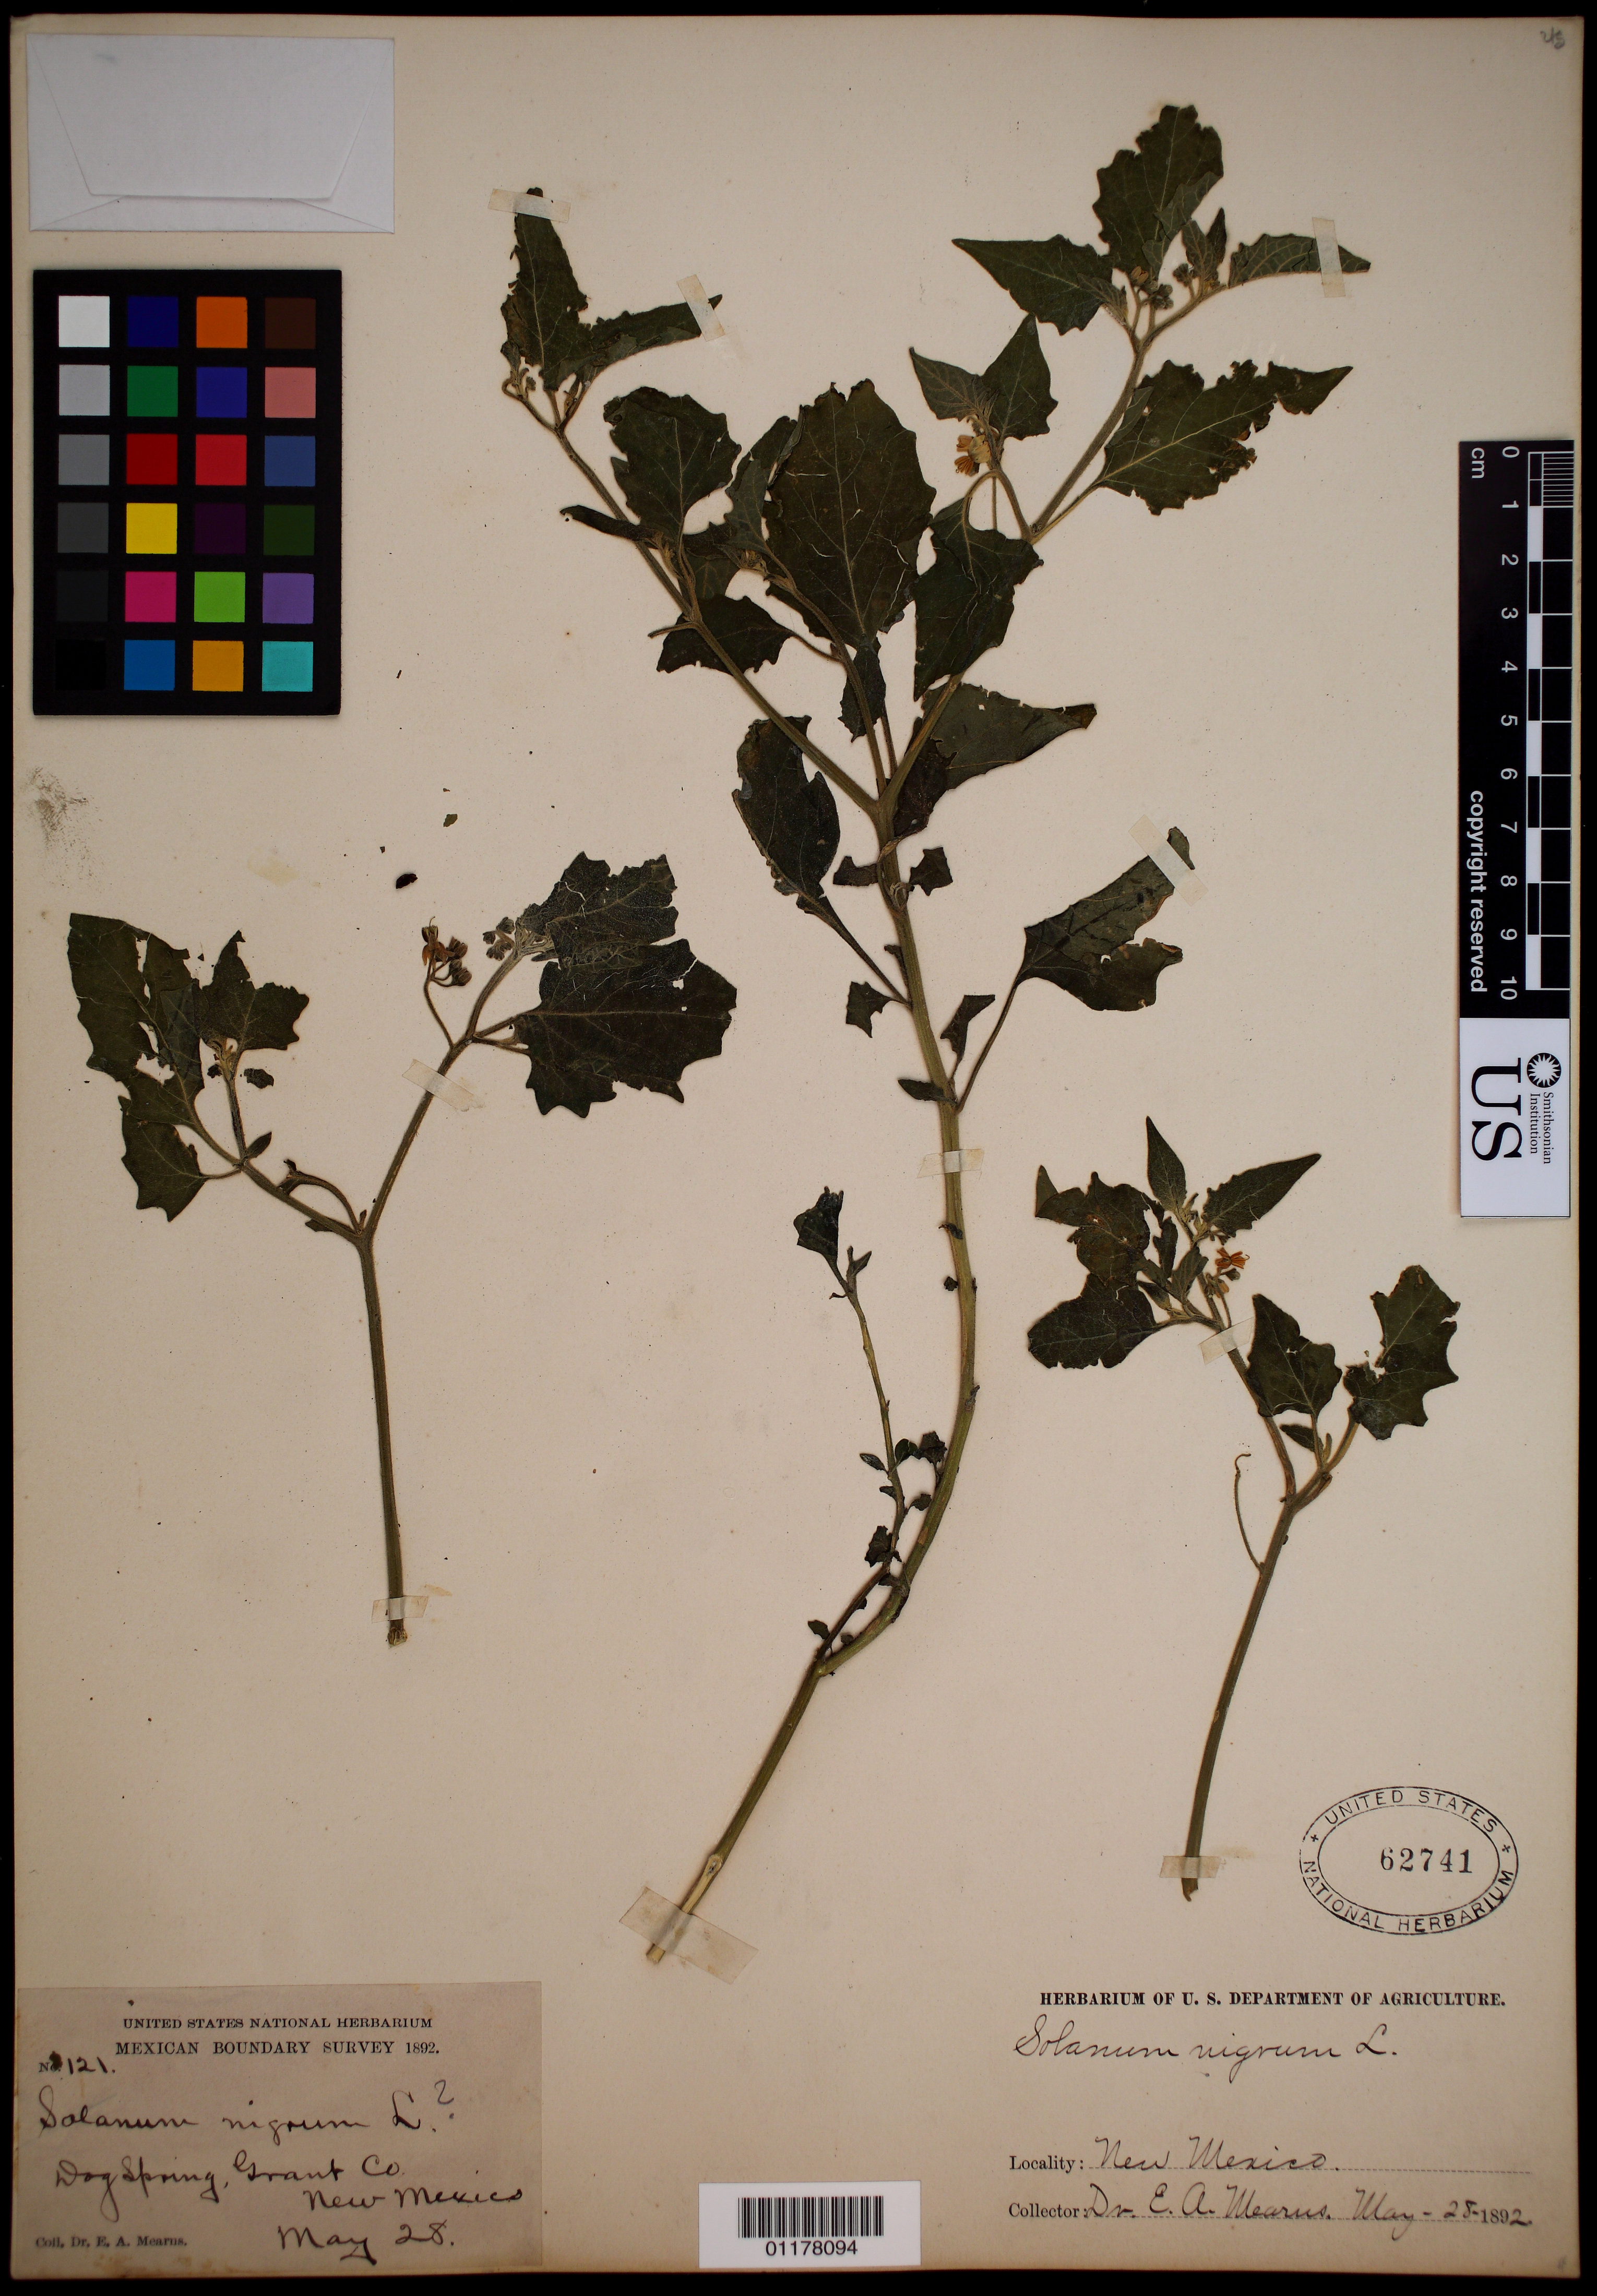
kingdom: Plantae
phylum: Tracheophyta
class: Magnoliopsida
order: Solanales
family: Solanaceae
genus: Solanum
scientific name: Solanum interius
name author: Rydb.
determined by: Knapp, S. D.; Särkinen, T.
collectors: E. A. Mearns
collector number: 121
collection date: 1892-05-28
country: United States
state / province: New Mexico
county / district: Grant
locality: Dog Spring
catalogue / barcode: US 62741